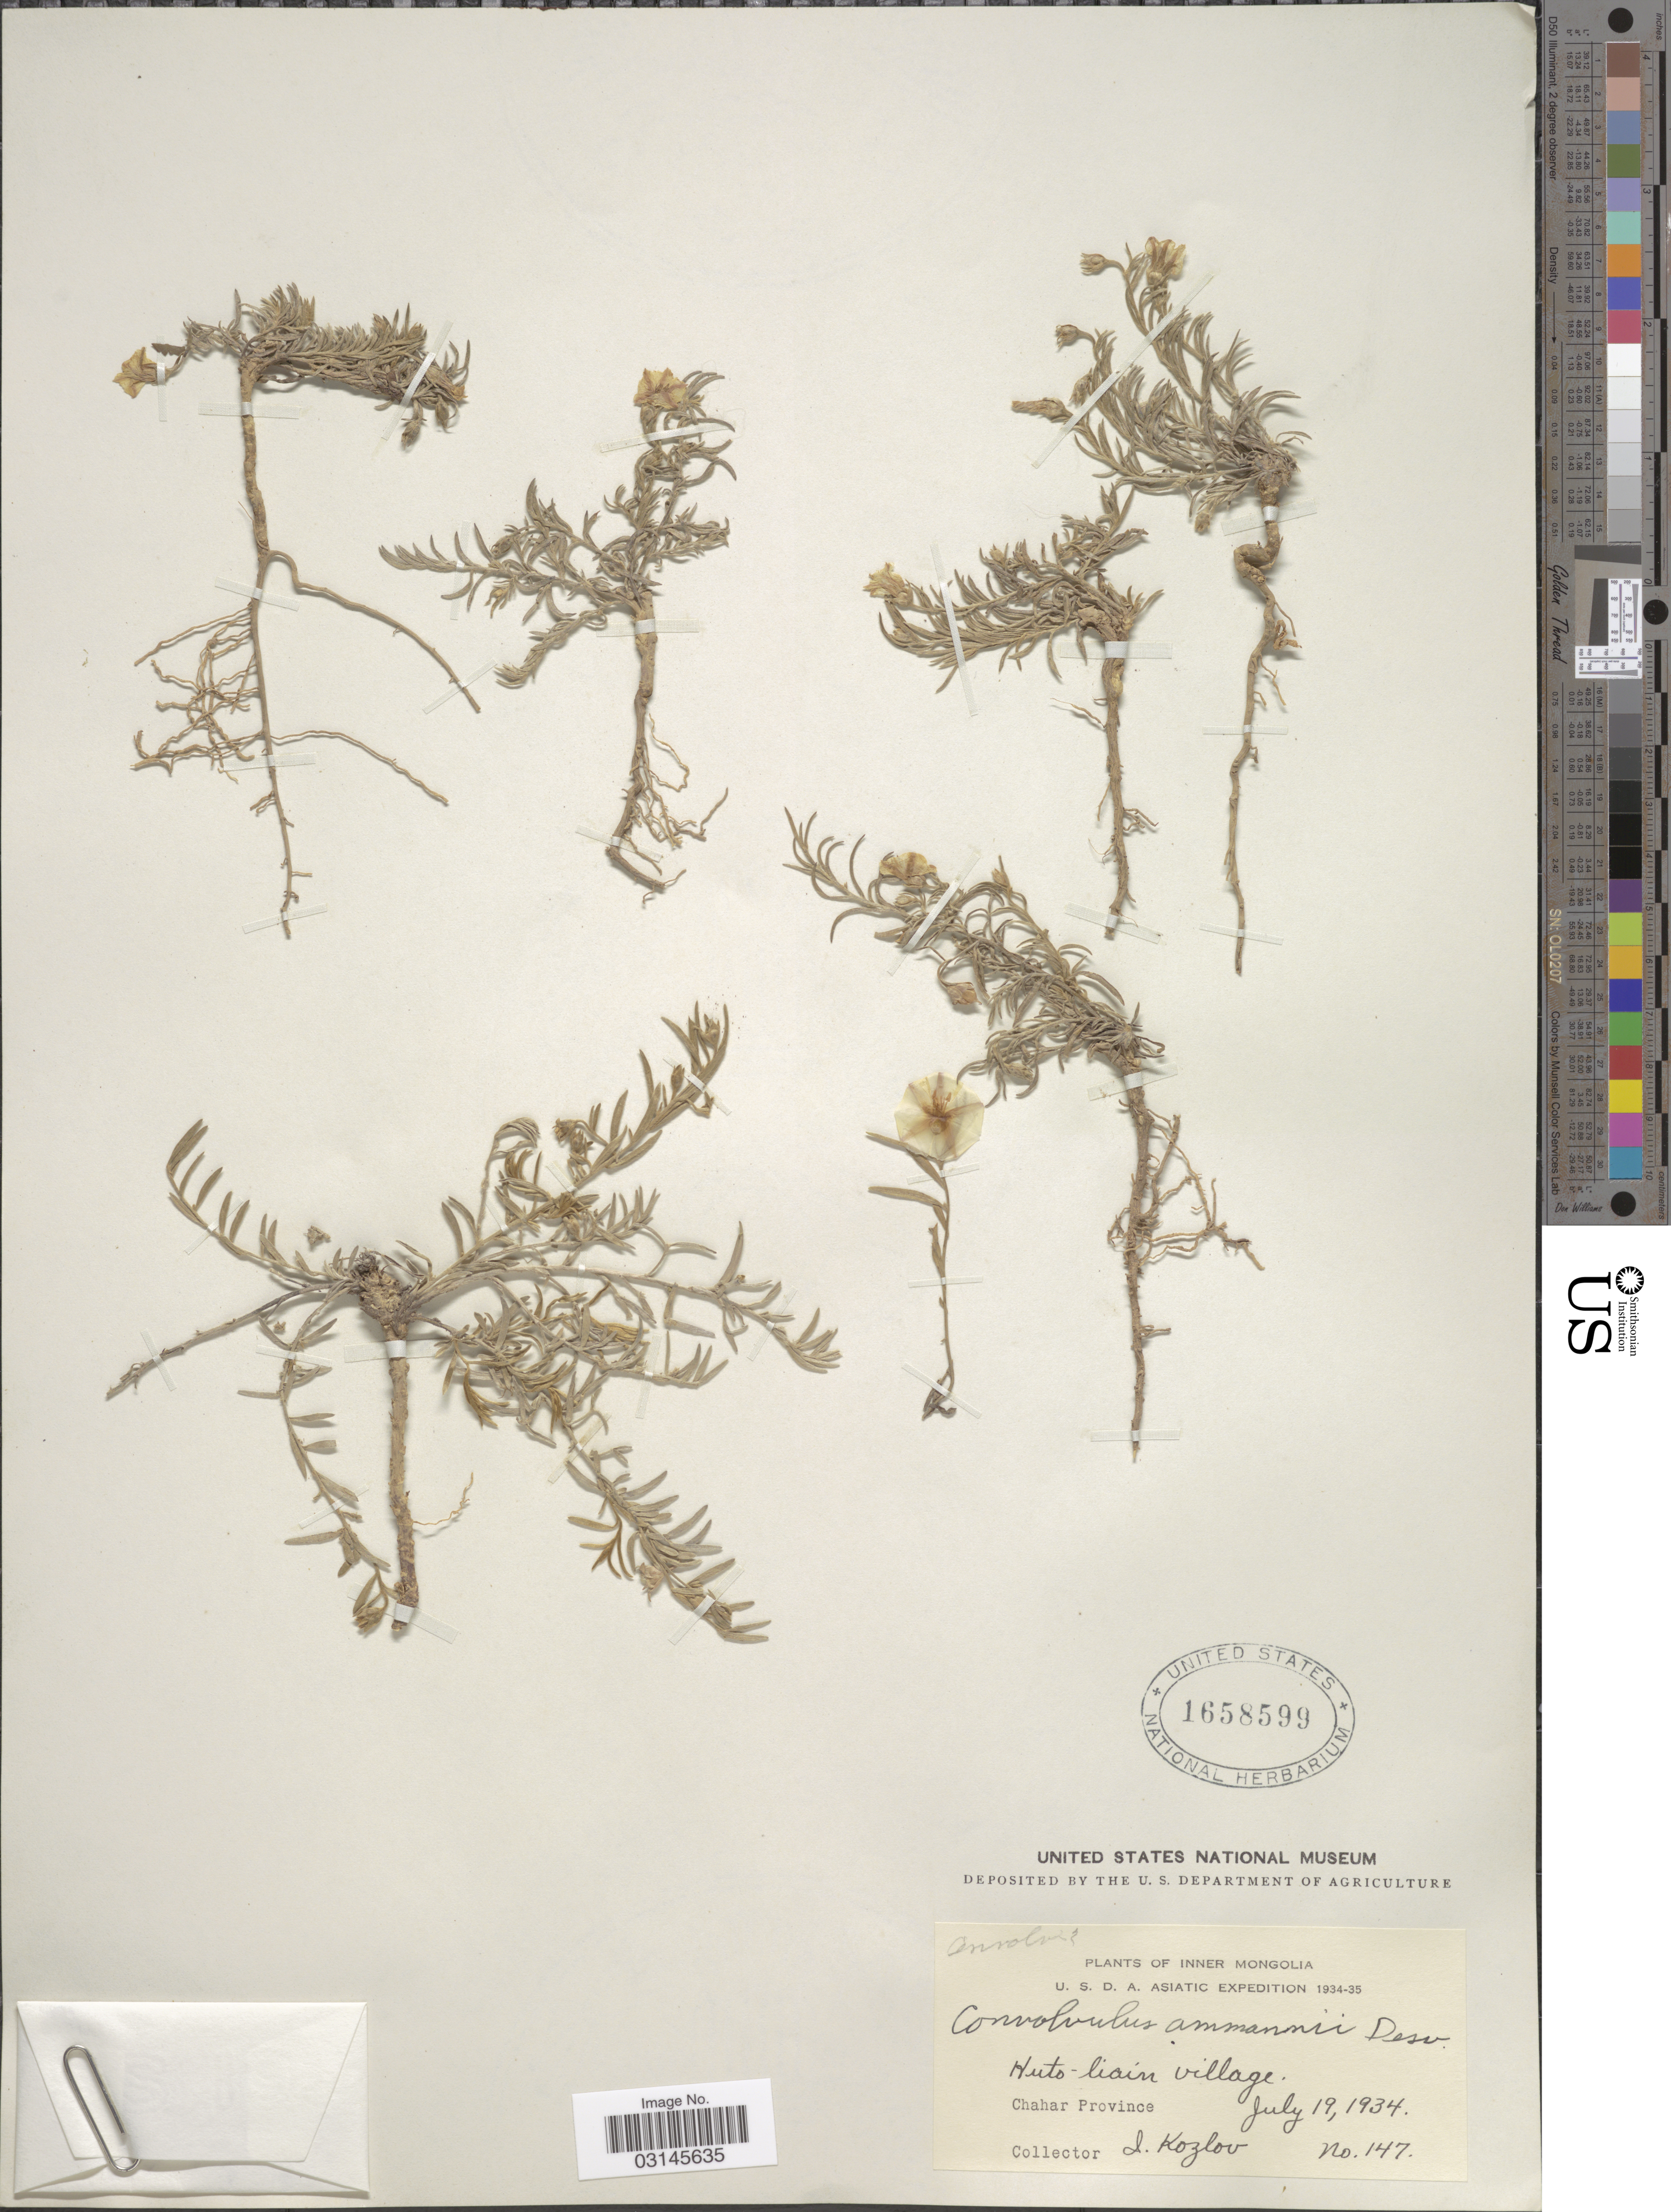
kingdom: Plantae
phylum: Tracheophyta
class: Magnoliopsida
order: Solanales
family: Convolvulaceae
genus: Convolvulus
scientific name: Convolvulus ammanii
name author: Desr.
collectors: I. Kozlov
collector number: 147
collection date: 1934-07-19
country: China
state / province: Nei Monggol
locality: Inner Mongolia. Huto-liain village. Chahar Province.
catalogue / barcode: US 1658599